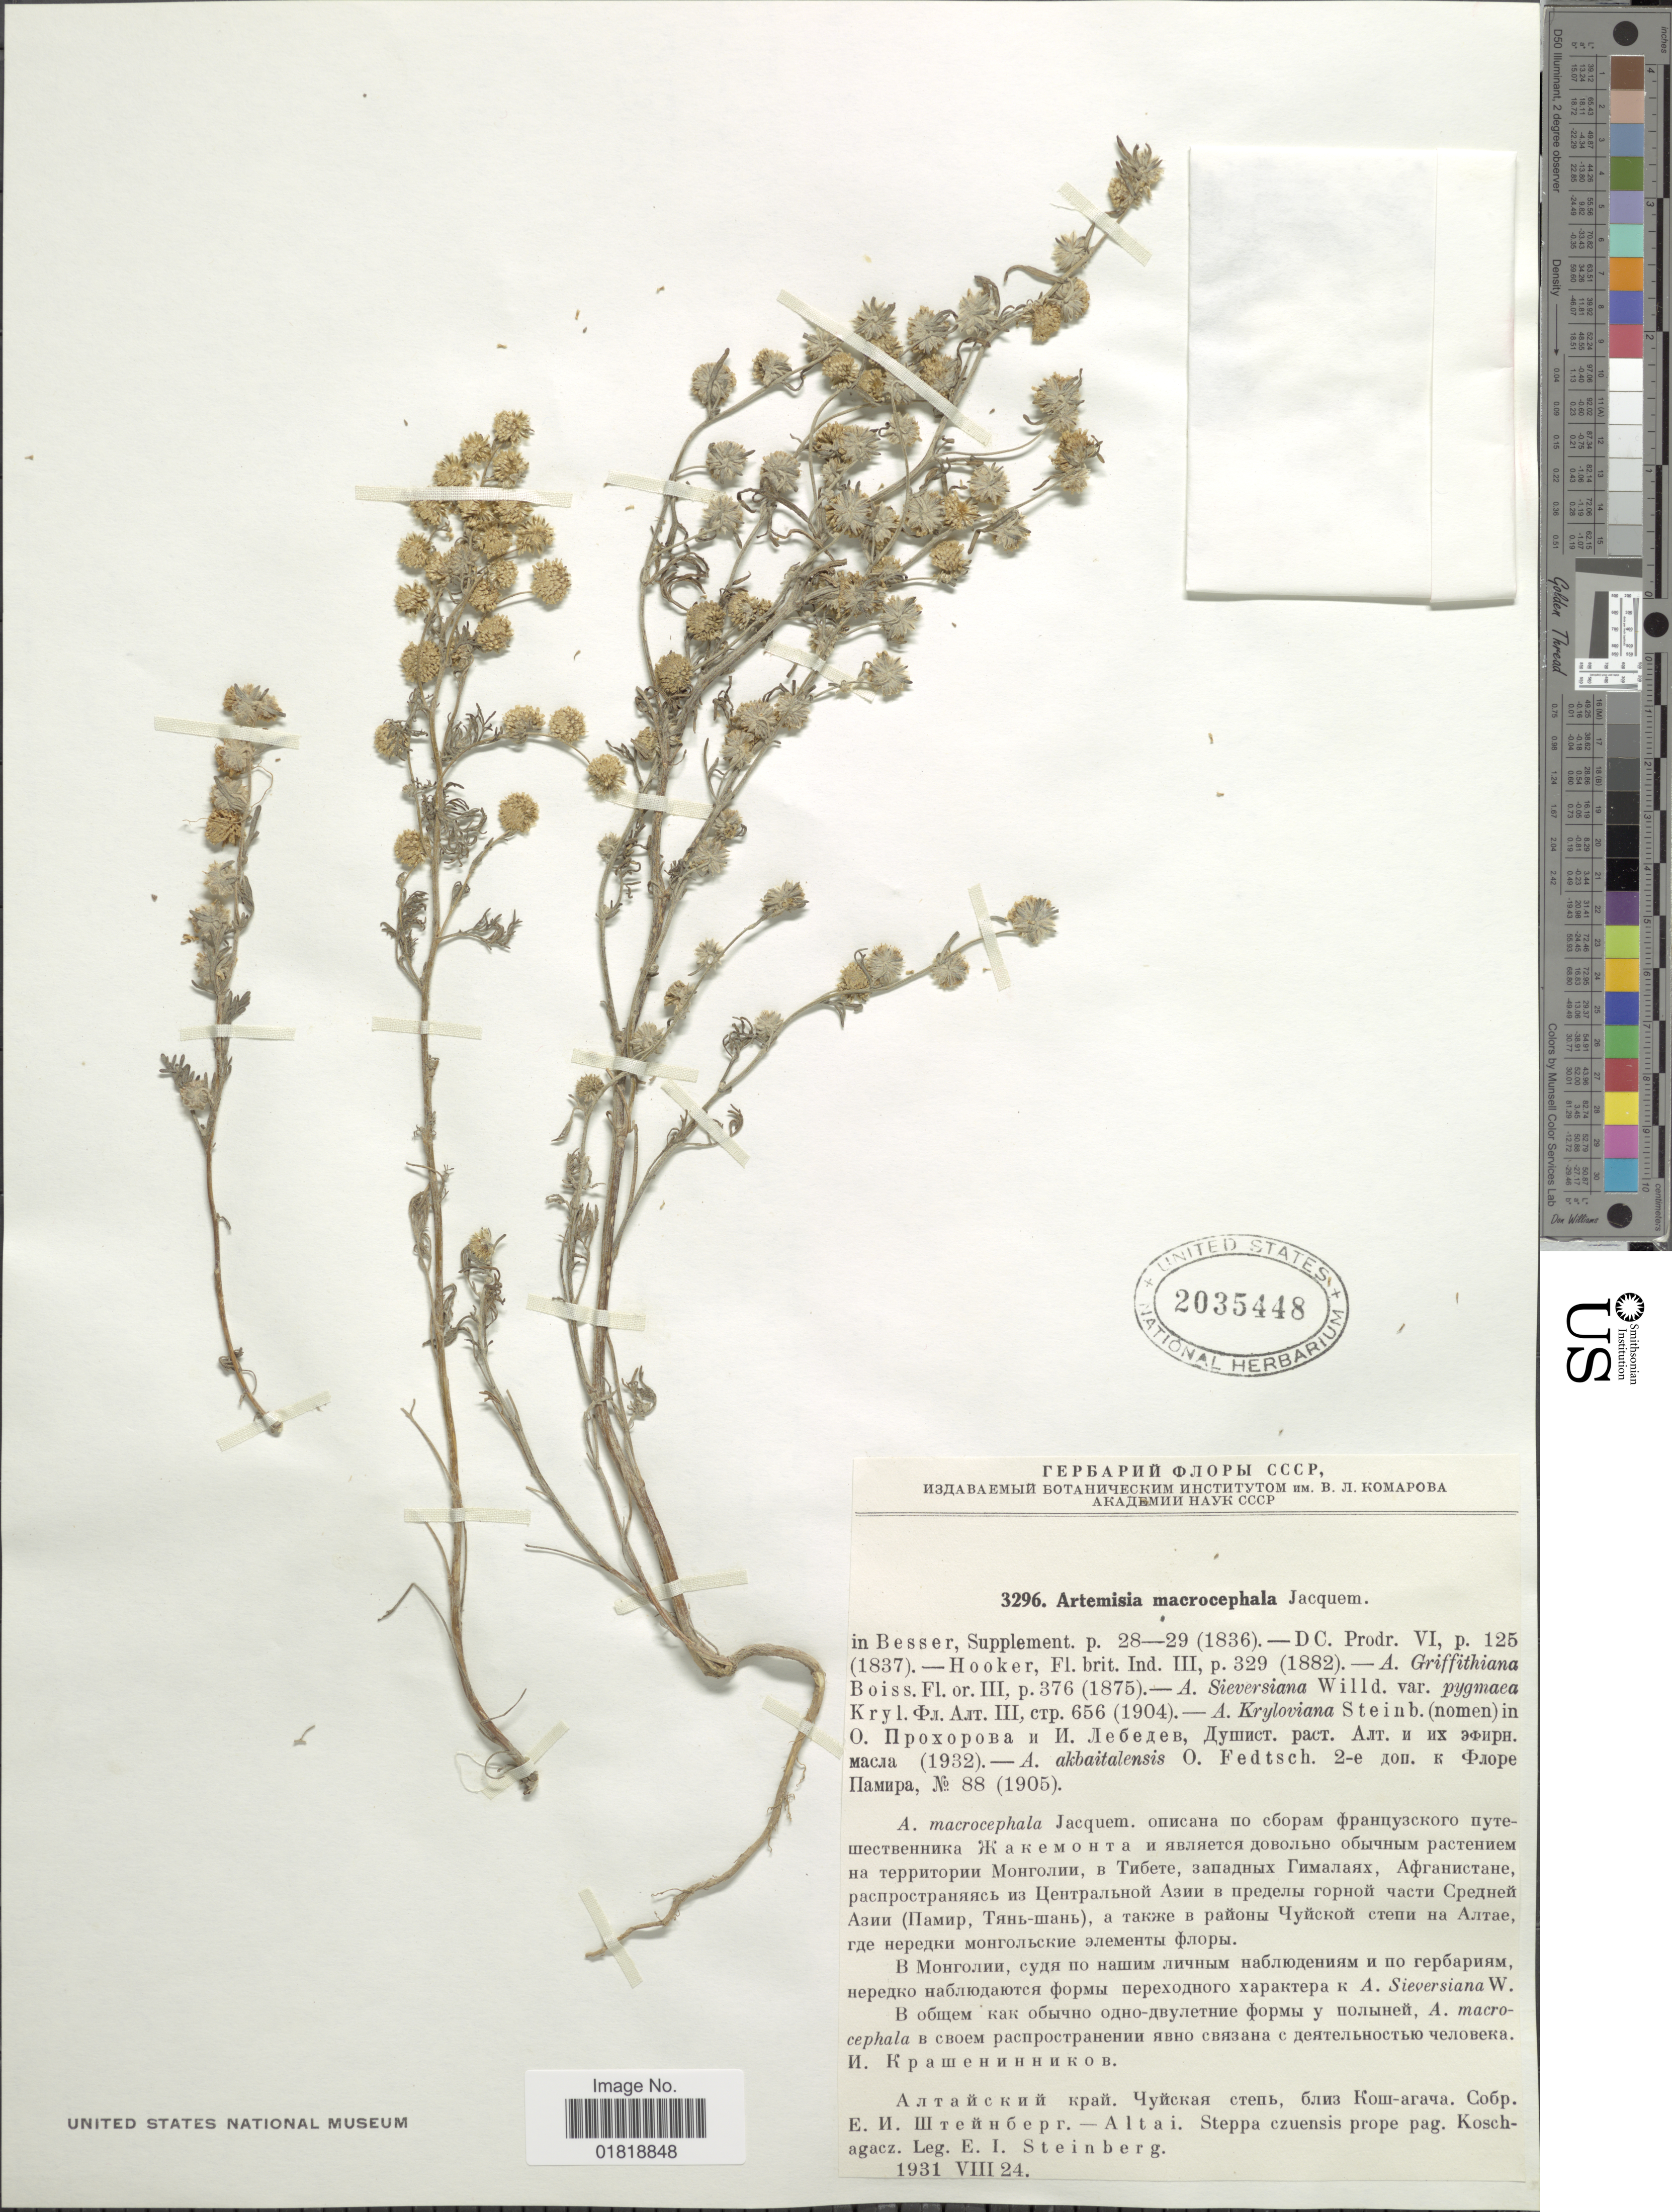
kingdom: Plantae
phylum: Tracheophyta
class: Magnoliopsida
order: Asterales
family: Asteraceae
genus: Artemisia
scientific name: Artemisia macrocephala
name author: Jacq.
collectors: E. Steinberg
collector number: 3296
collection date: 1931-08-24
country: Russian Federation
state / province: Altai Republic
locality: Altai, Steppa czuensis prope pag. Koschagacz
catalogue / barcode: US 2035448